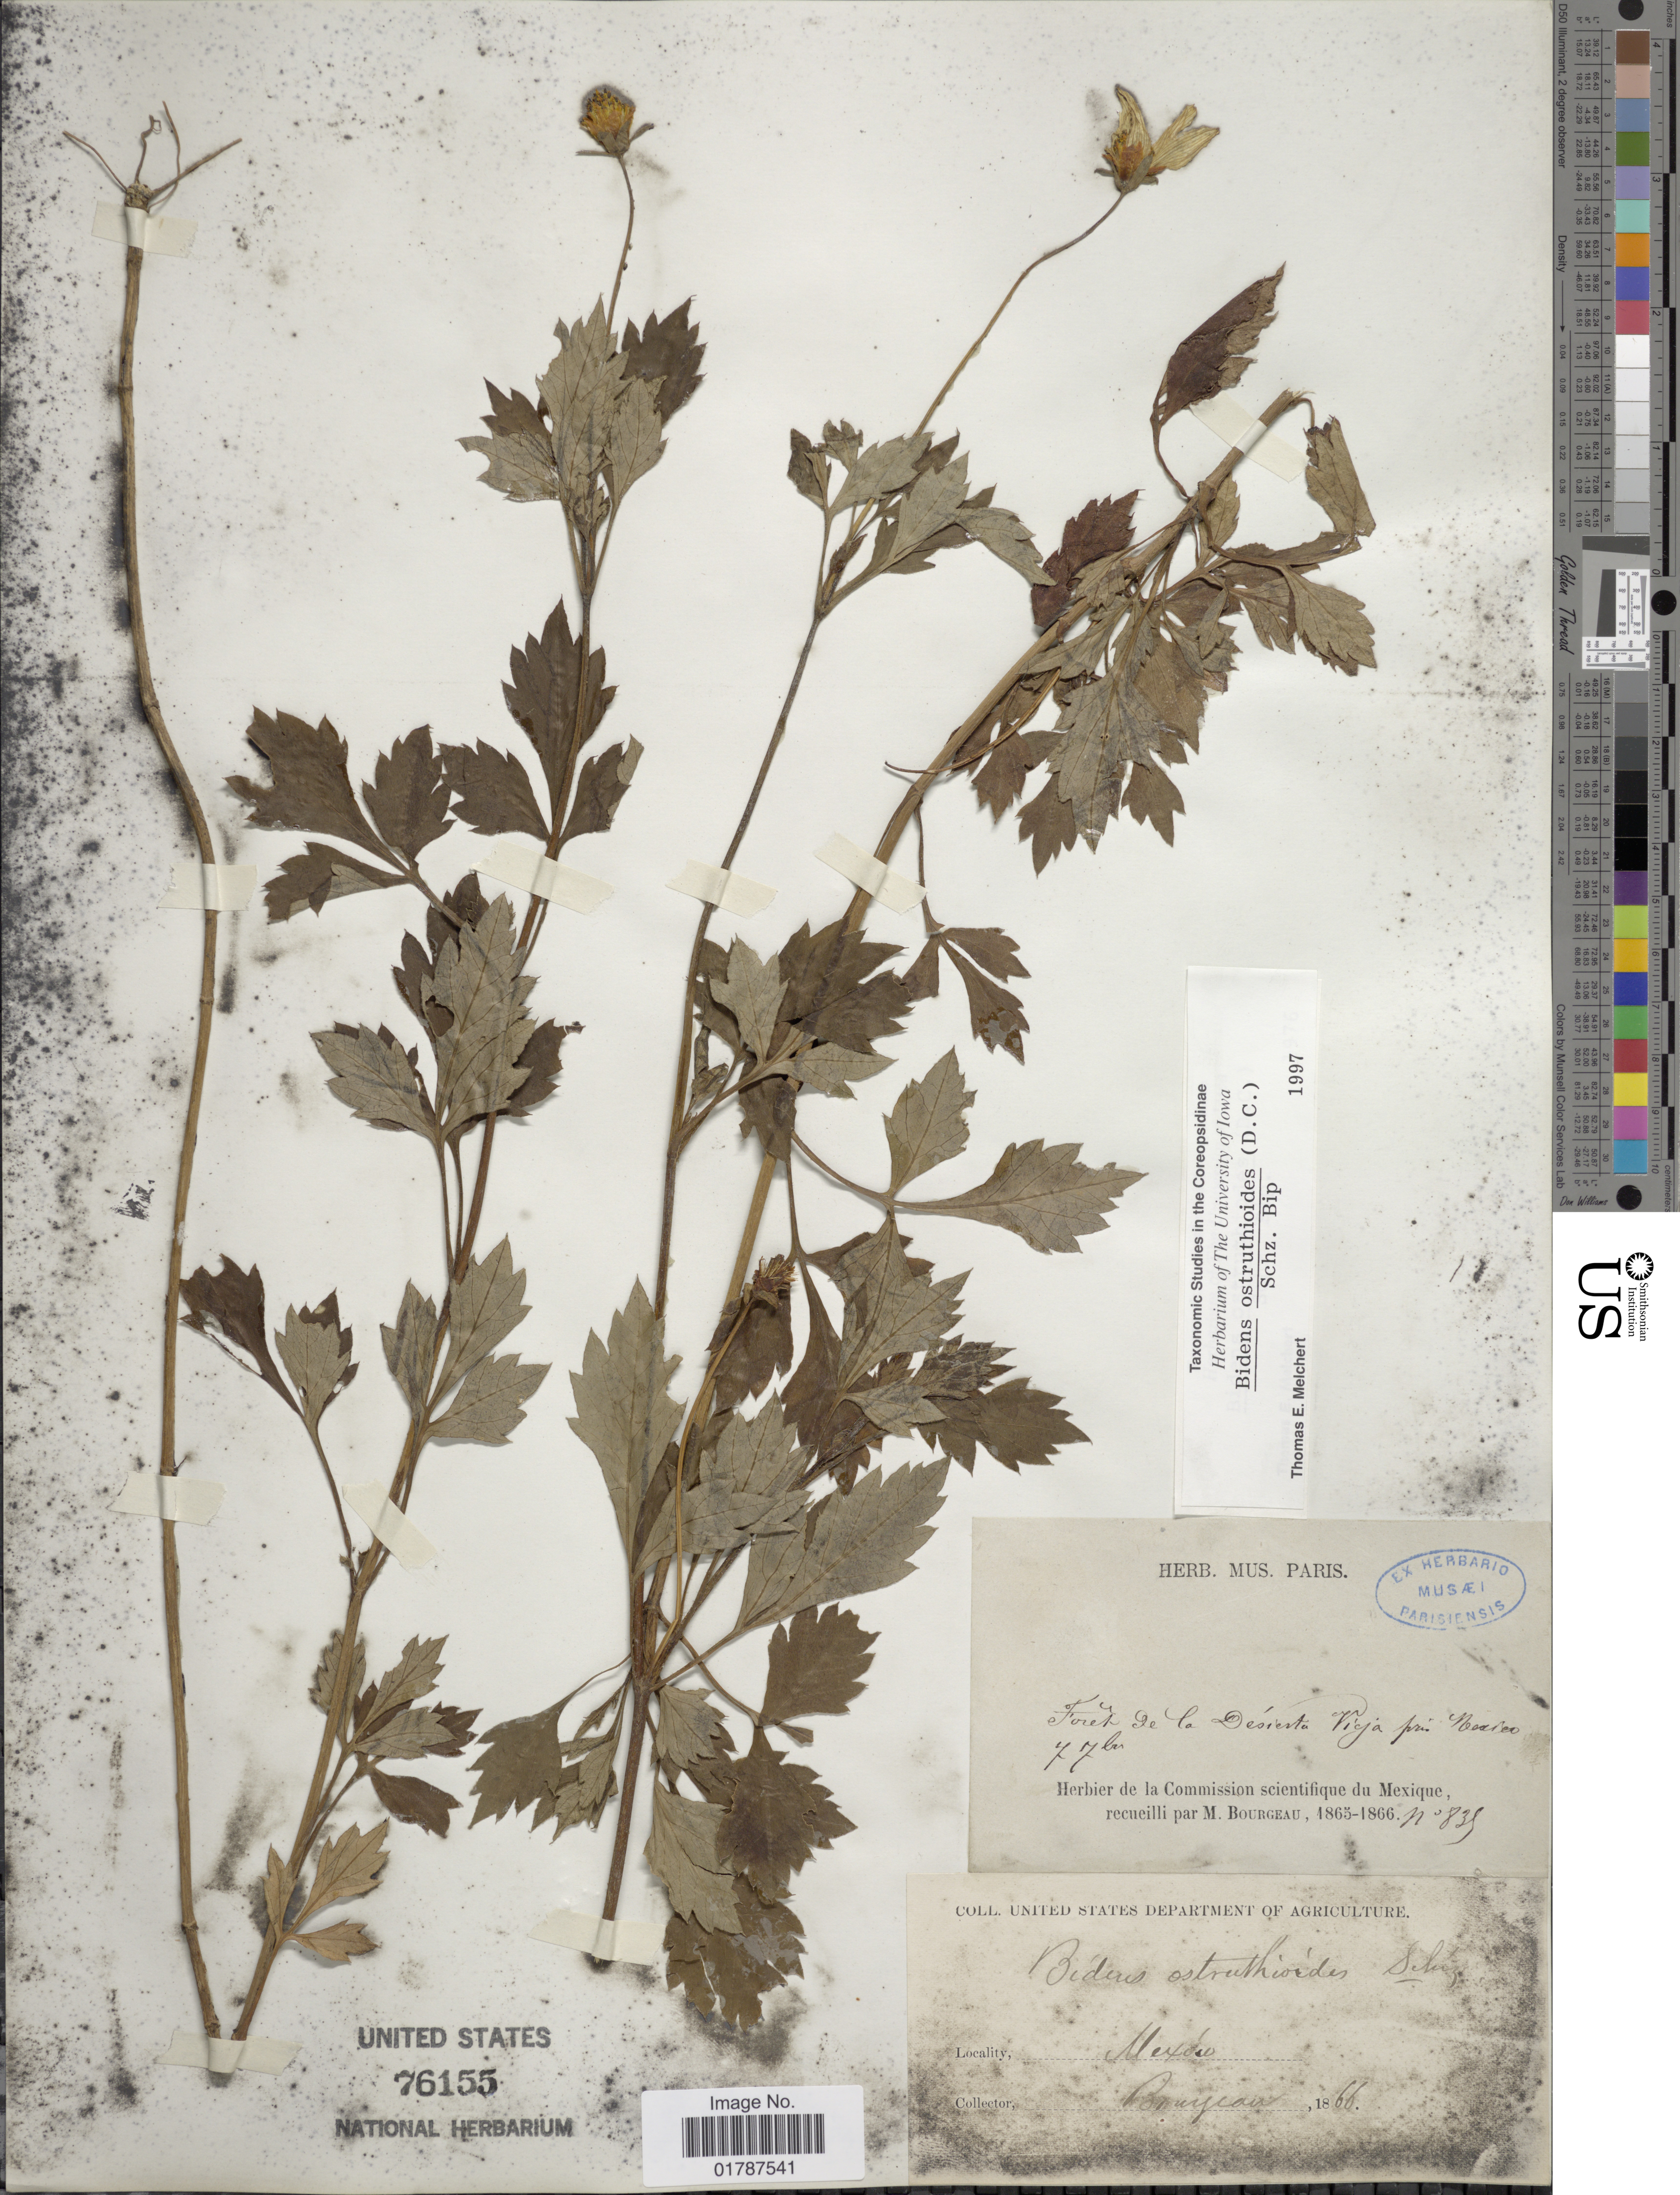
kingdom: Plantae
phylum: Tracheophyta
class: Magnoliopsida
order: Asterales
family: Asteraceae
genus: Bidens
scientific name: Bidens ostruthioides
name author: (DC.) Sch. Bip.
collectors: M. Bourgeau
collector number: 839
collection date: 1866-02-07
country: Mexico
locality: Foret de la Desierto Viejo pres Mexico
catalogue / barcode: US 76155